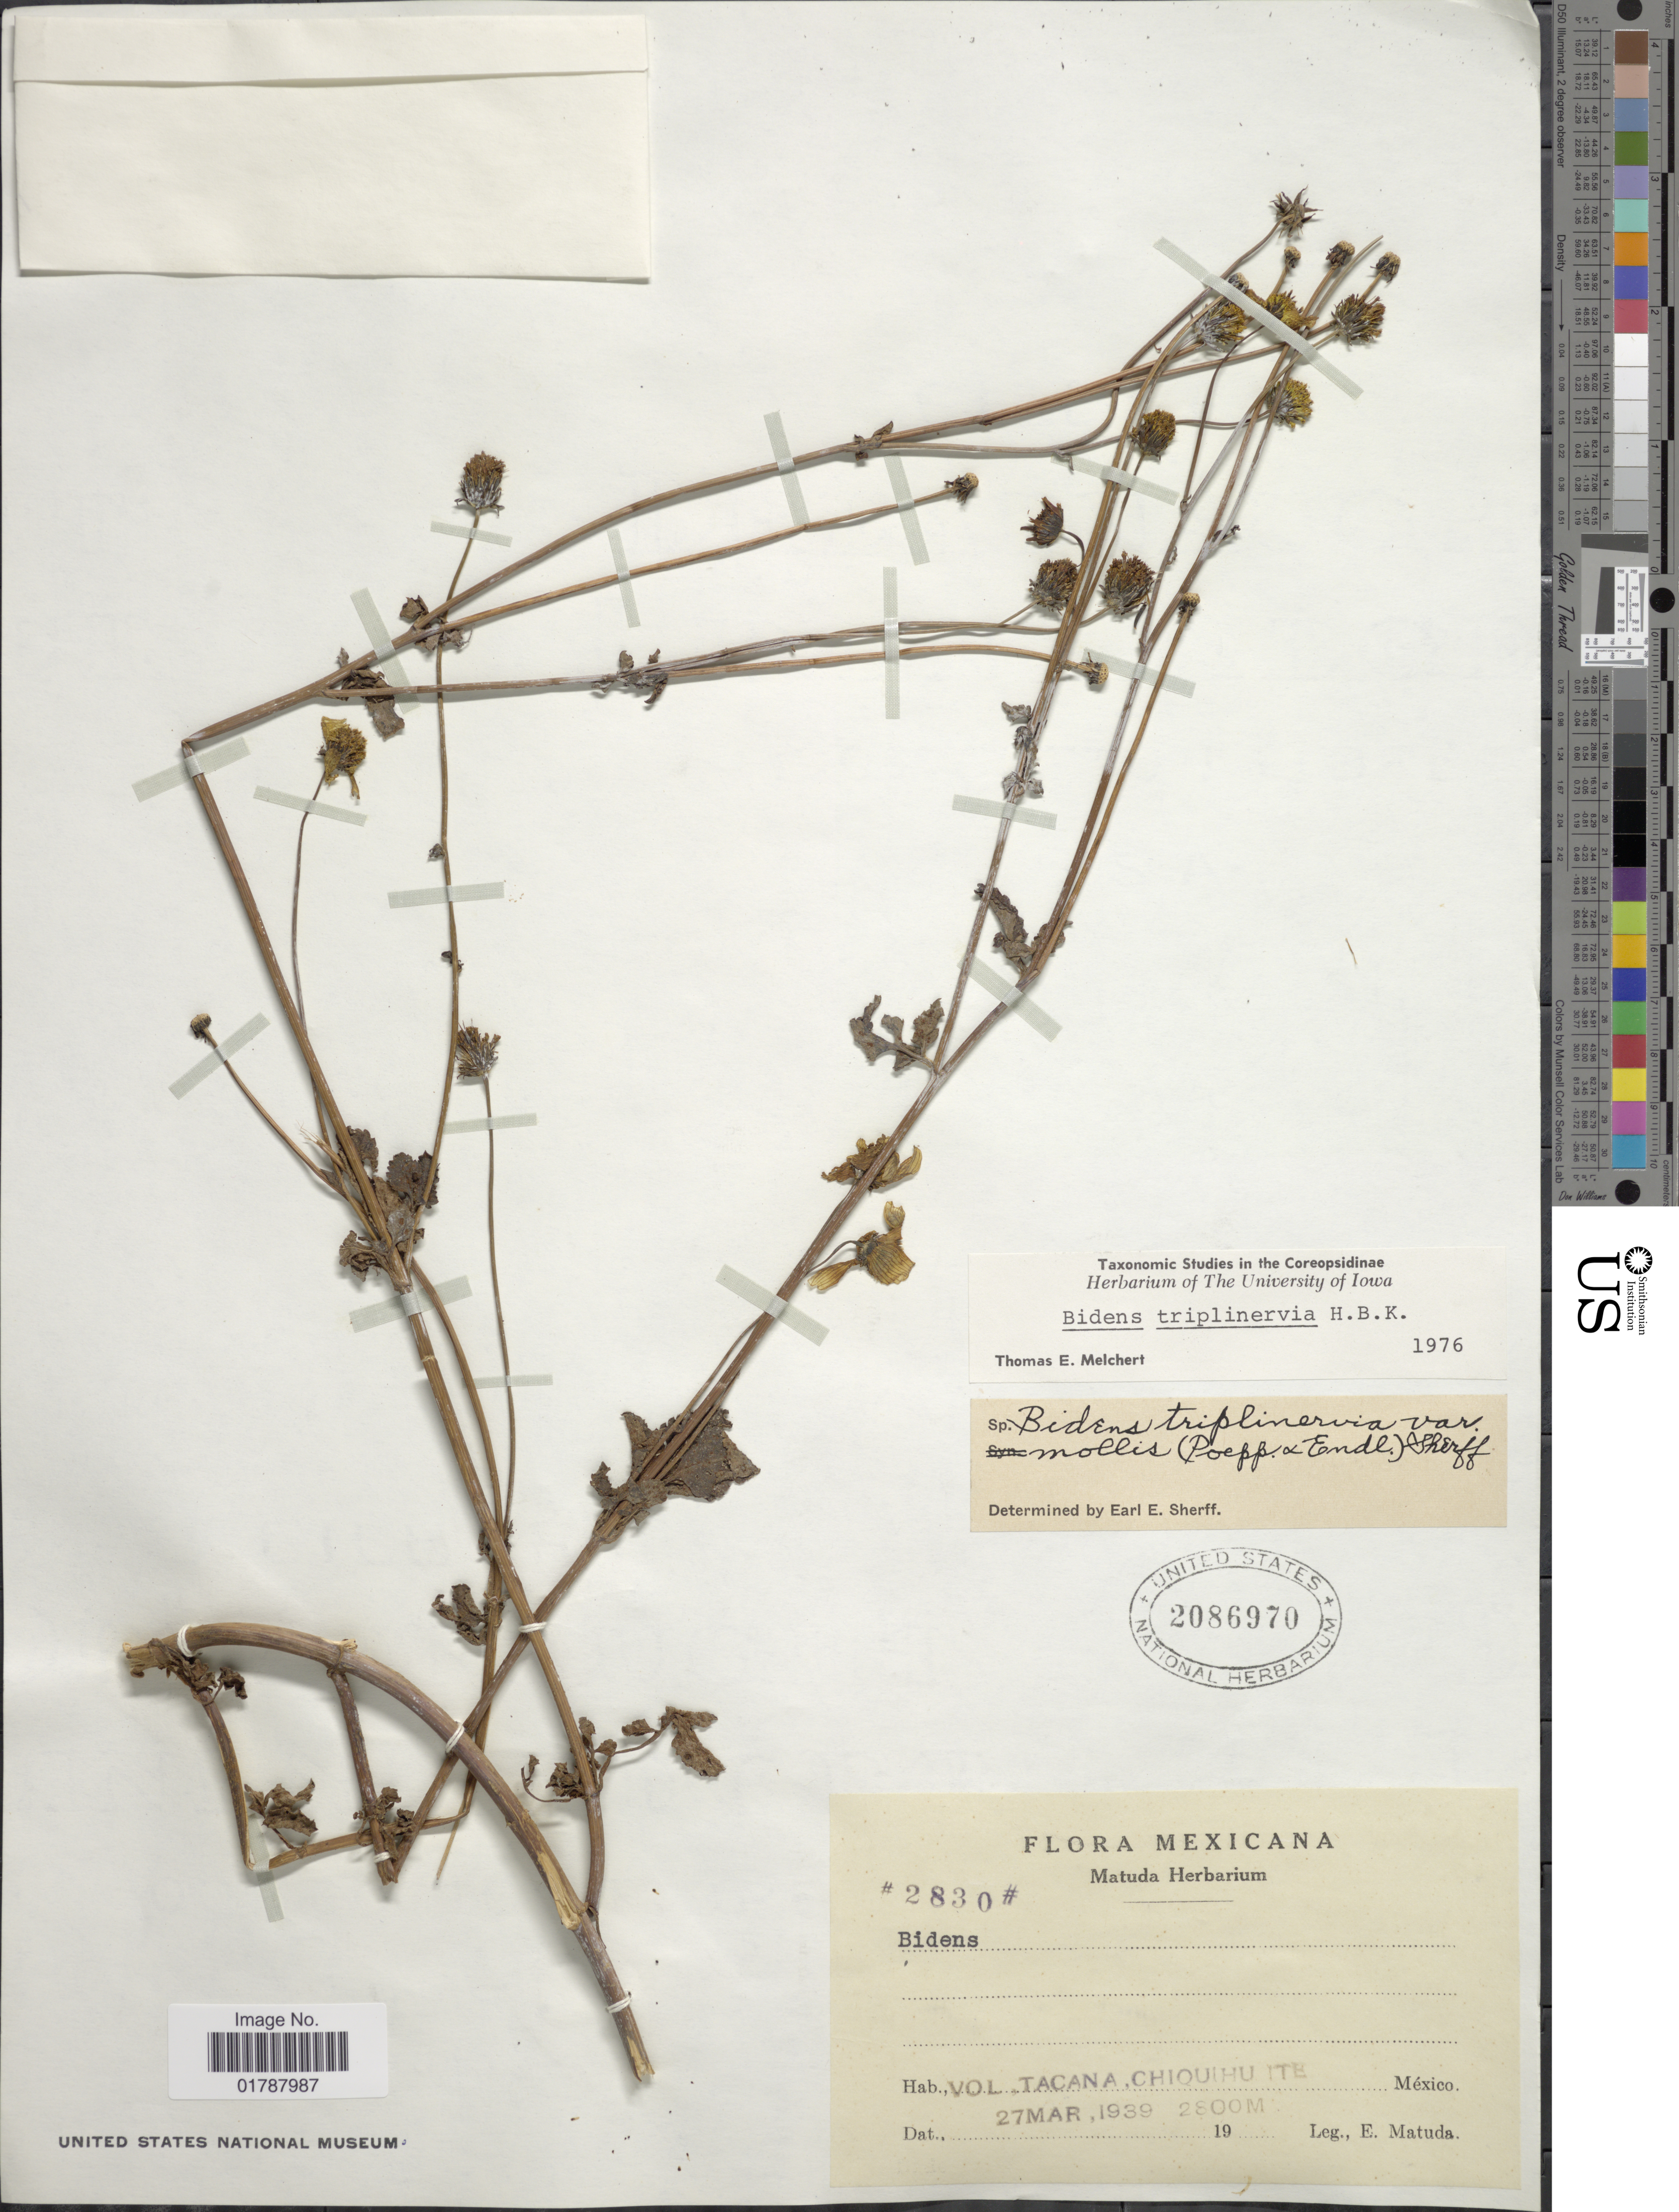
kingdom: Plantae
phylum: Tracheophyta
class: Magnoliopsida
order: Asterales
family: Asteraceae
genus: Bidens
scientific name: Bidens triplinervia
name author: Kunth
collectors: E. Matuda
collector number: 2830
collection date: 1939-03-27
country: Mexico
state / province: México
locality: Vol, Tacana, Chiquihuite, Mexico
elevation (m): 2800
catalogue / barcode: US 2086970